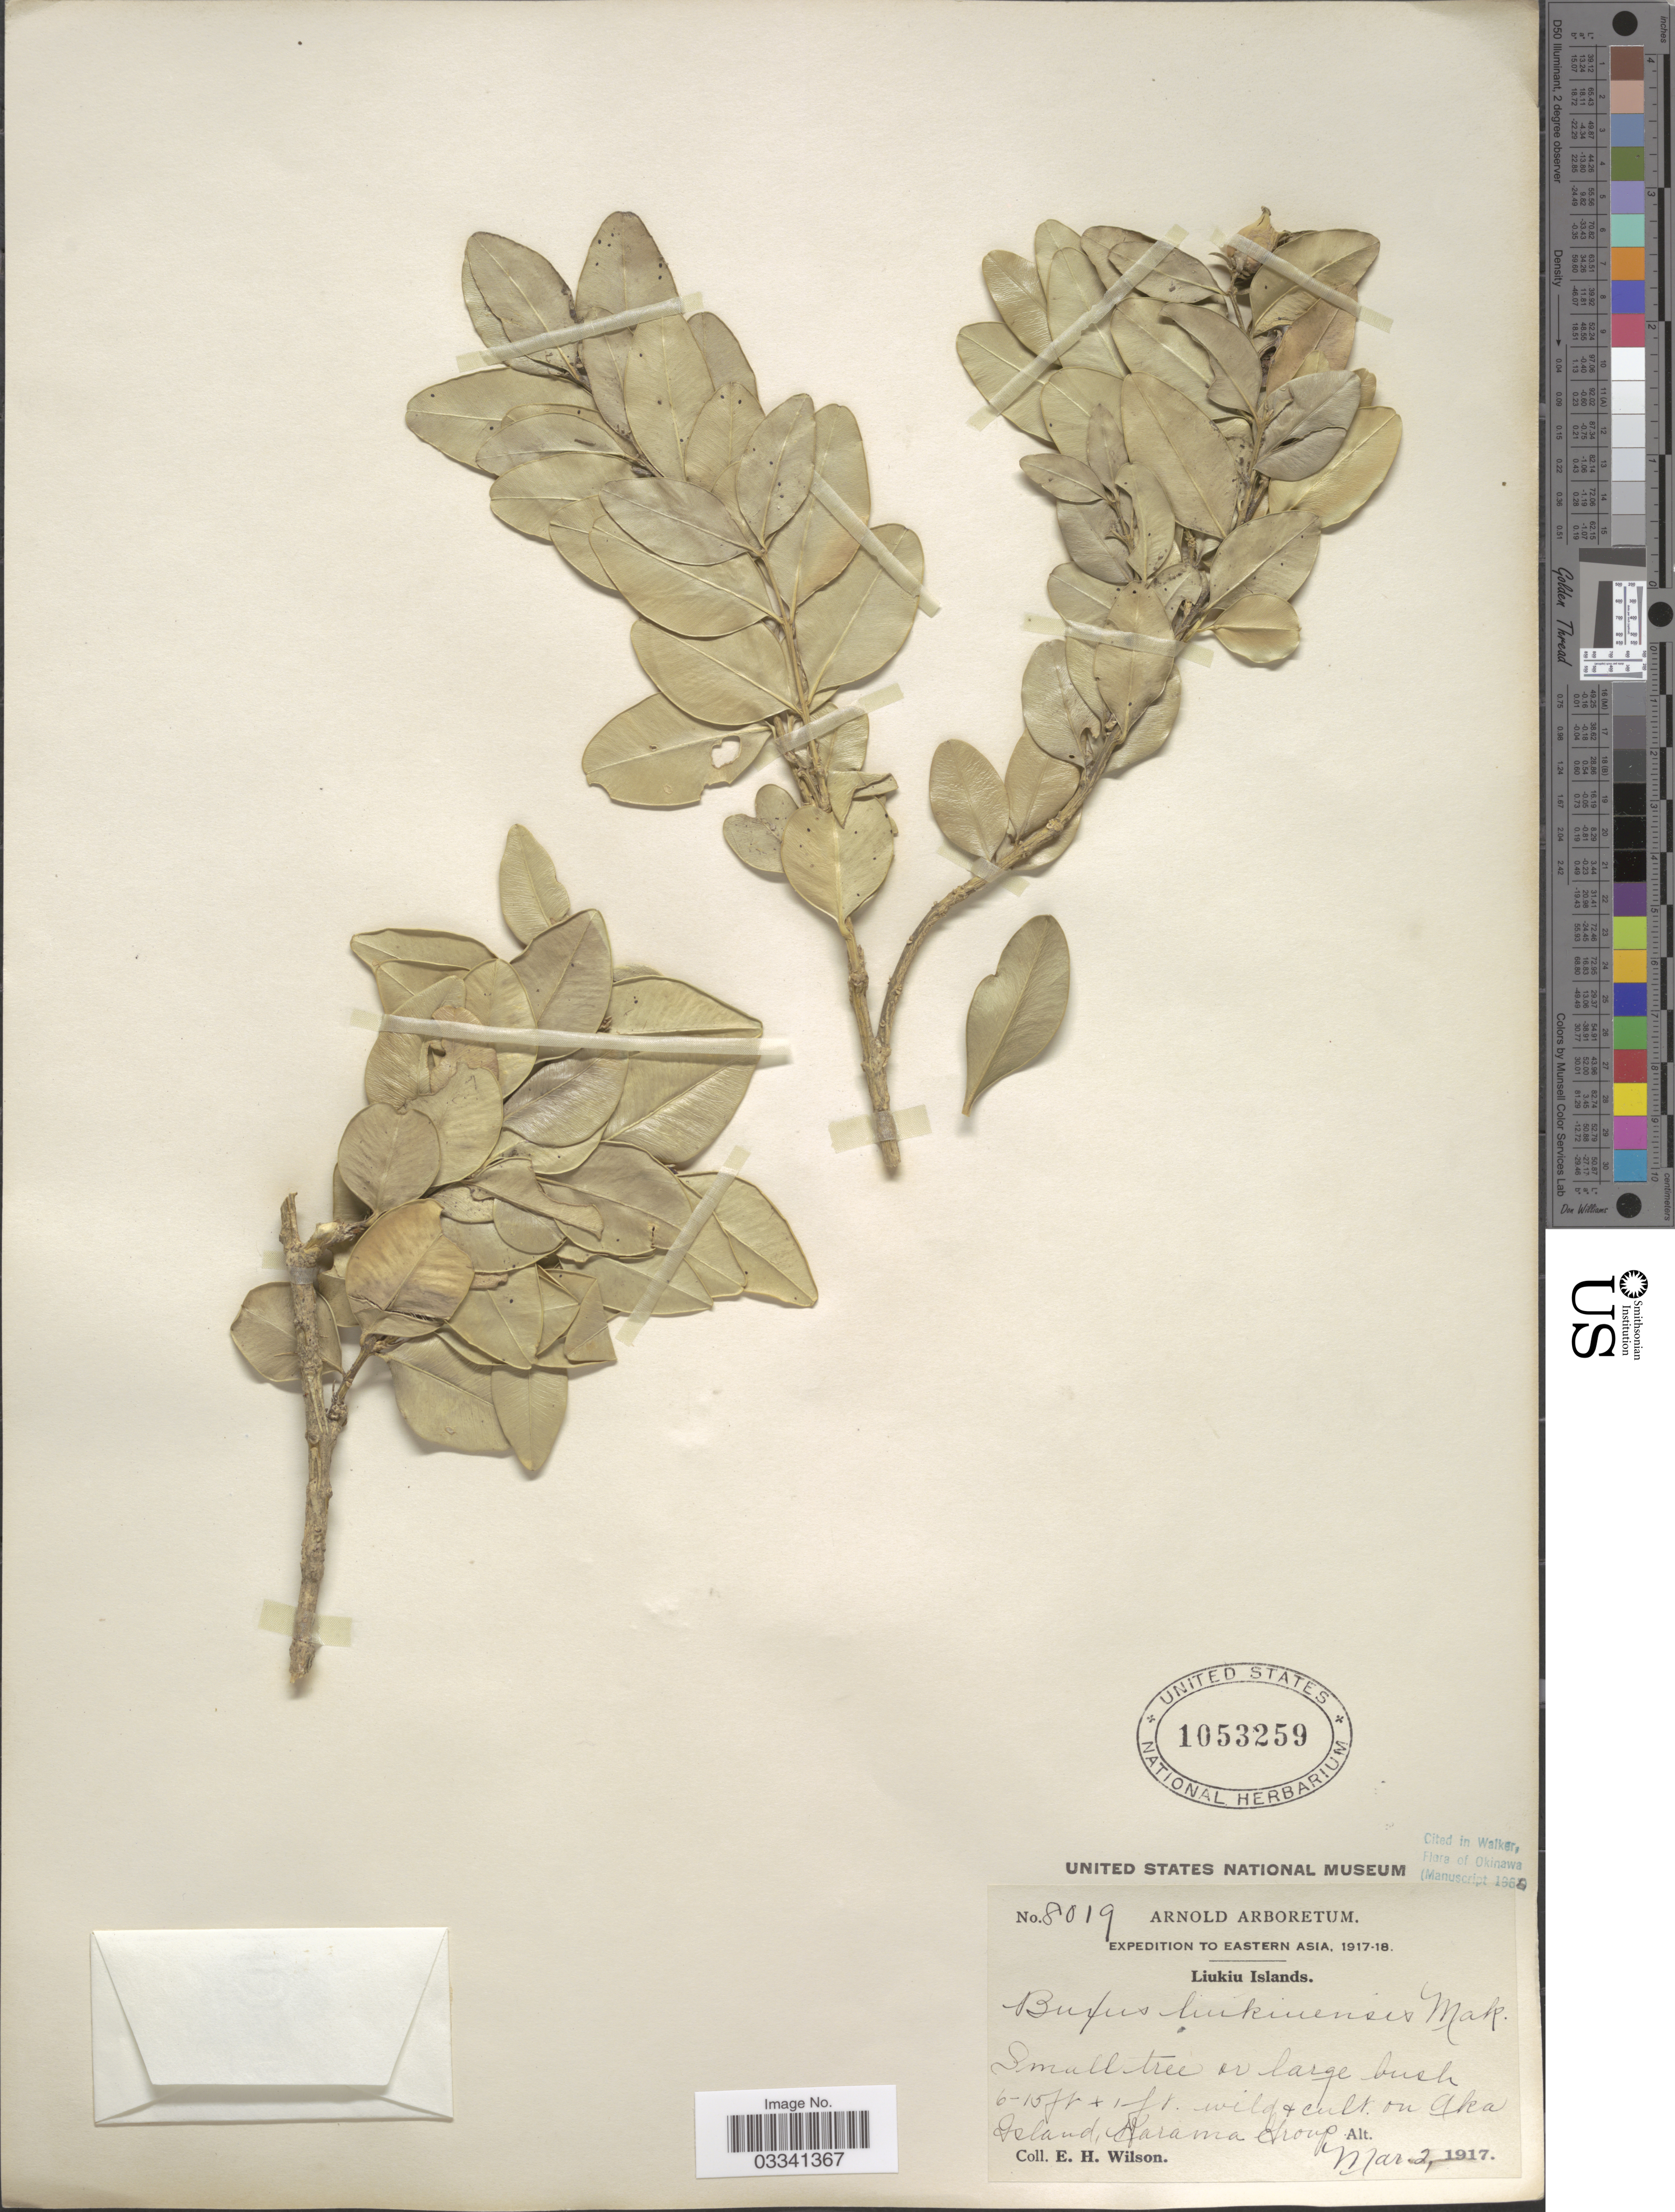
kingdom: Plantae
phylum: Tracheophyta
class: Magnoliopsida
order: Buxales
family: Buxaceae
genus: Buxus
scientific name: Buxus liukiuensis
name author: Makino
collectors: E. Wilson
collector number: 8019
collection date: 1917-03-02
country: Japan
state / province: Okinawa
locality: Eastern Asia. Liukiu Islands. Aka Island, Karama Group.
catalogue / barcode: US 1053259